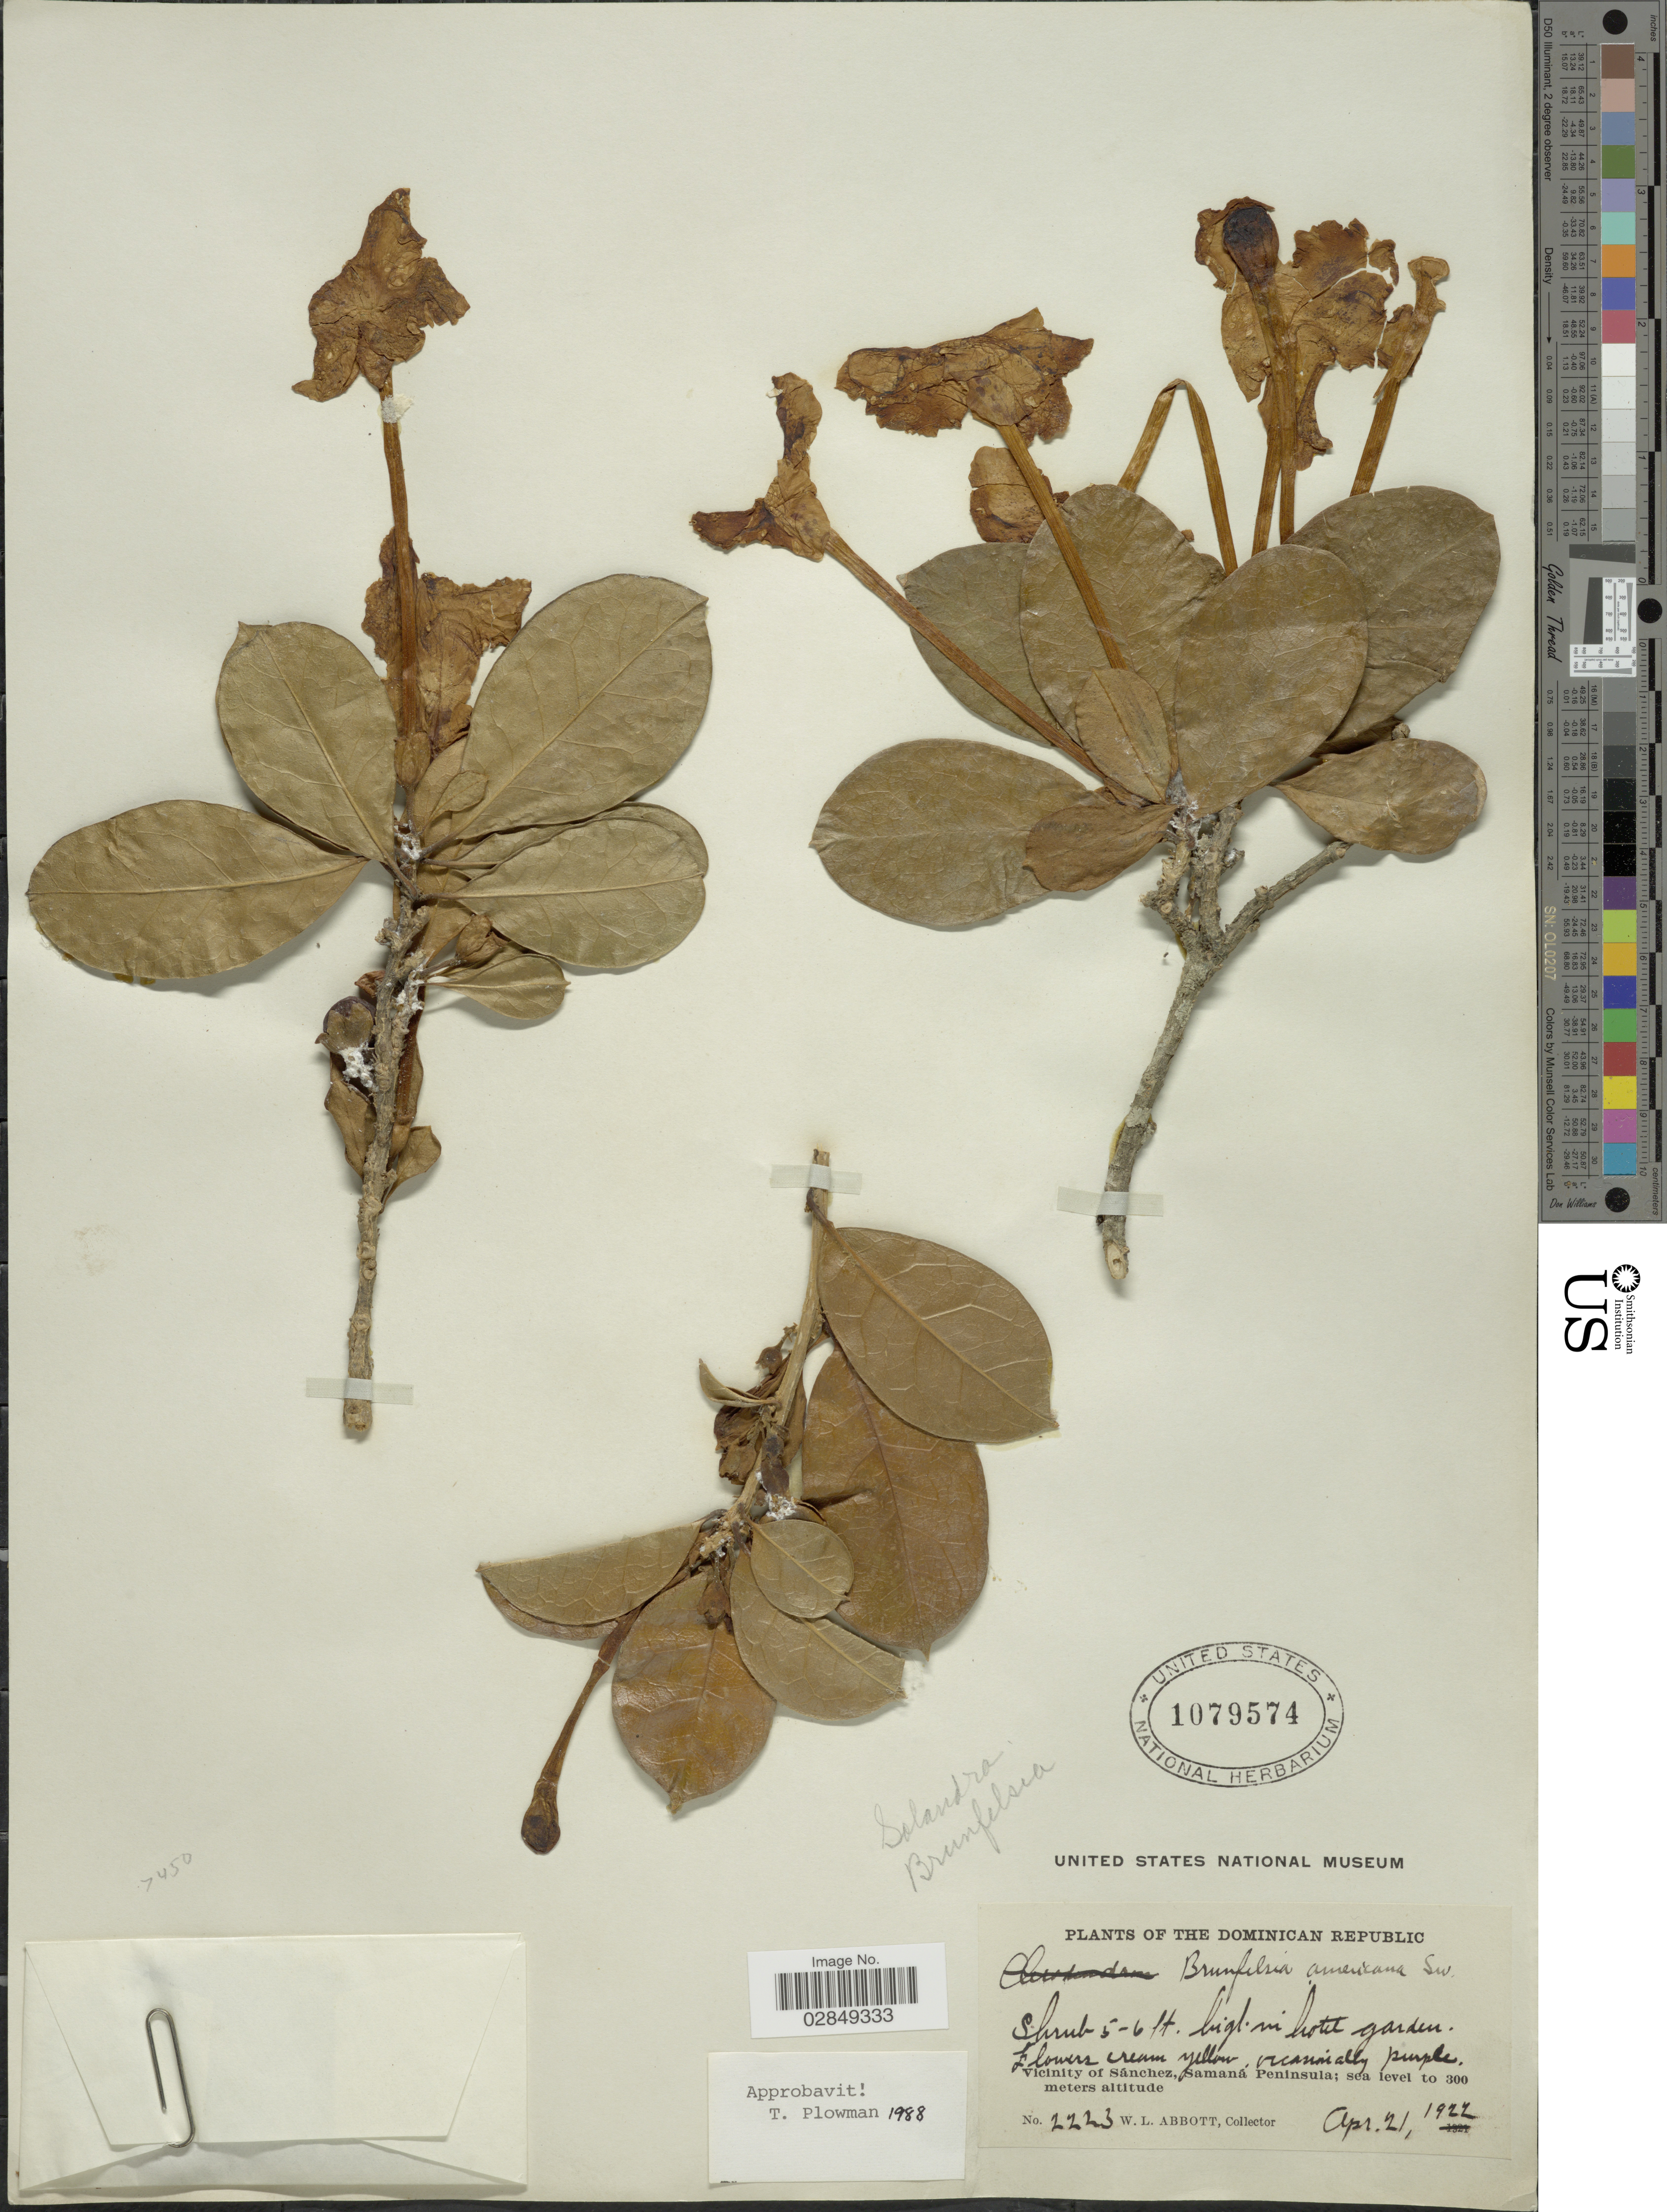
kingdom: Plantae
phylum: Tracheophyta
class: Magnoliopsida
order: Solanales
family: Solanaceae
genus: Brunfelsia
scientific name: Brunfelsia americana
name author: L.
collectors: W. L. Abbott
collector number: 2223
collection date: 1922-04-21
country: Dominican Republic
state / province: Samaná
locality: Vicinity of Sánchez, Samaná Peninsula.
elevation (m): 0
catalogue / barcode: US 1079574